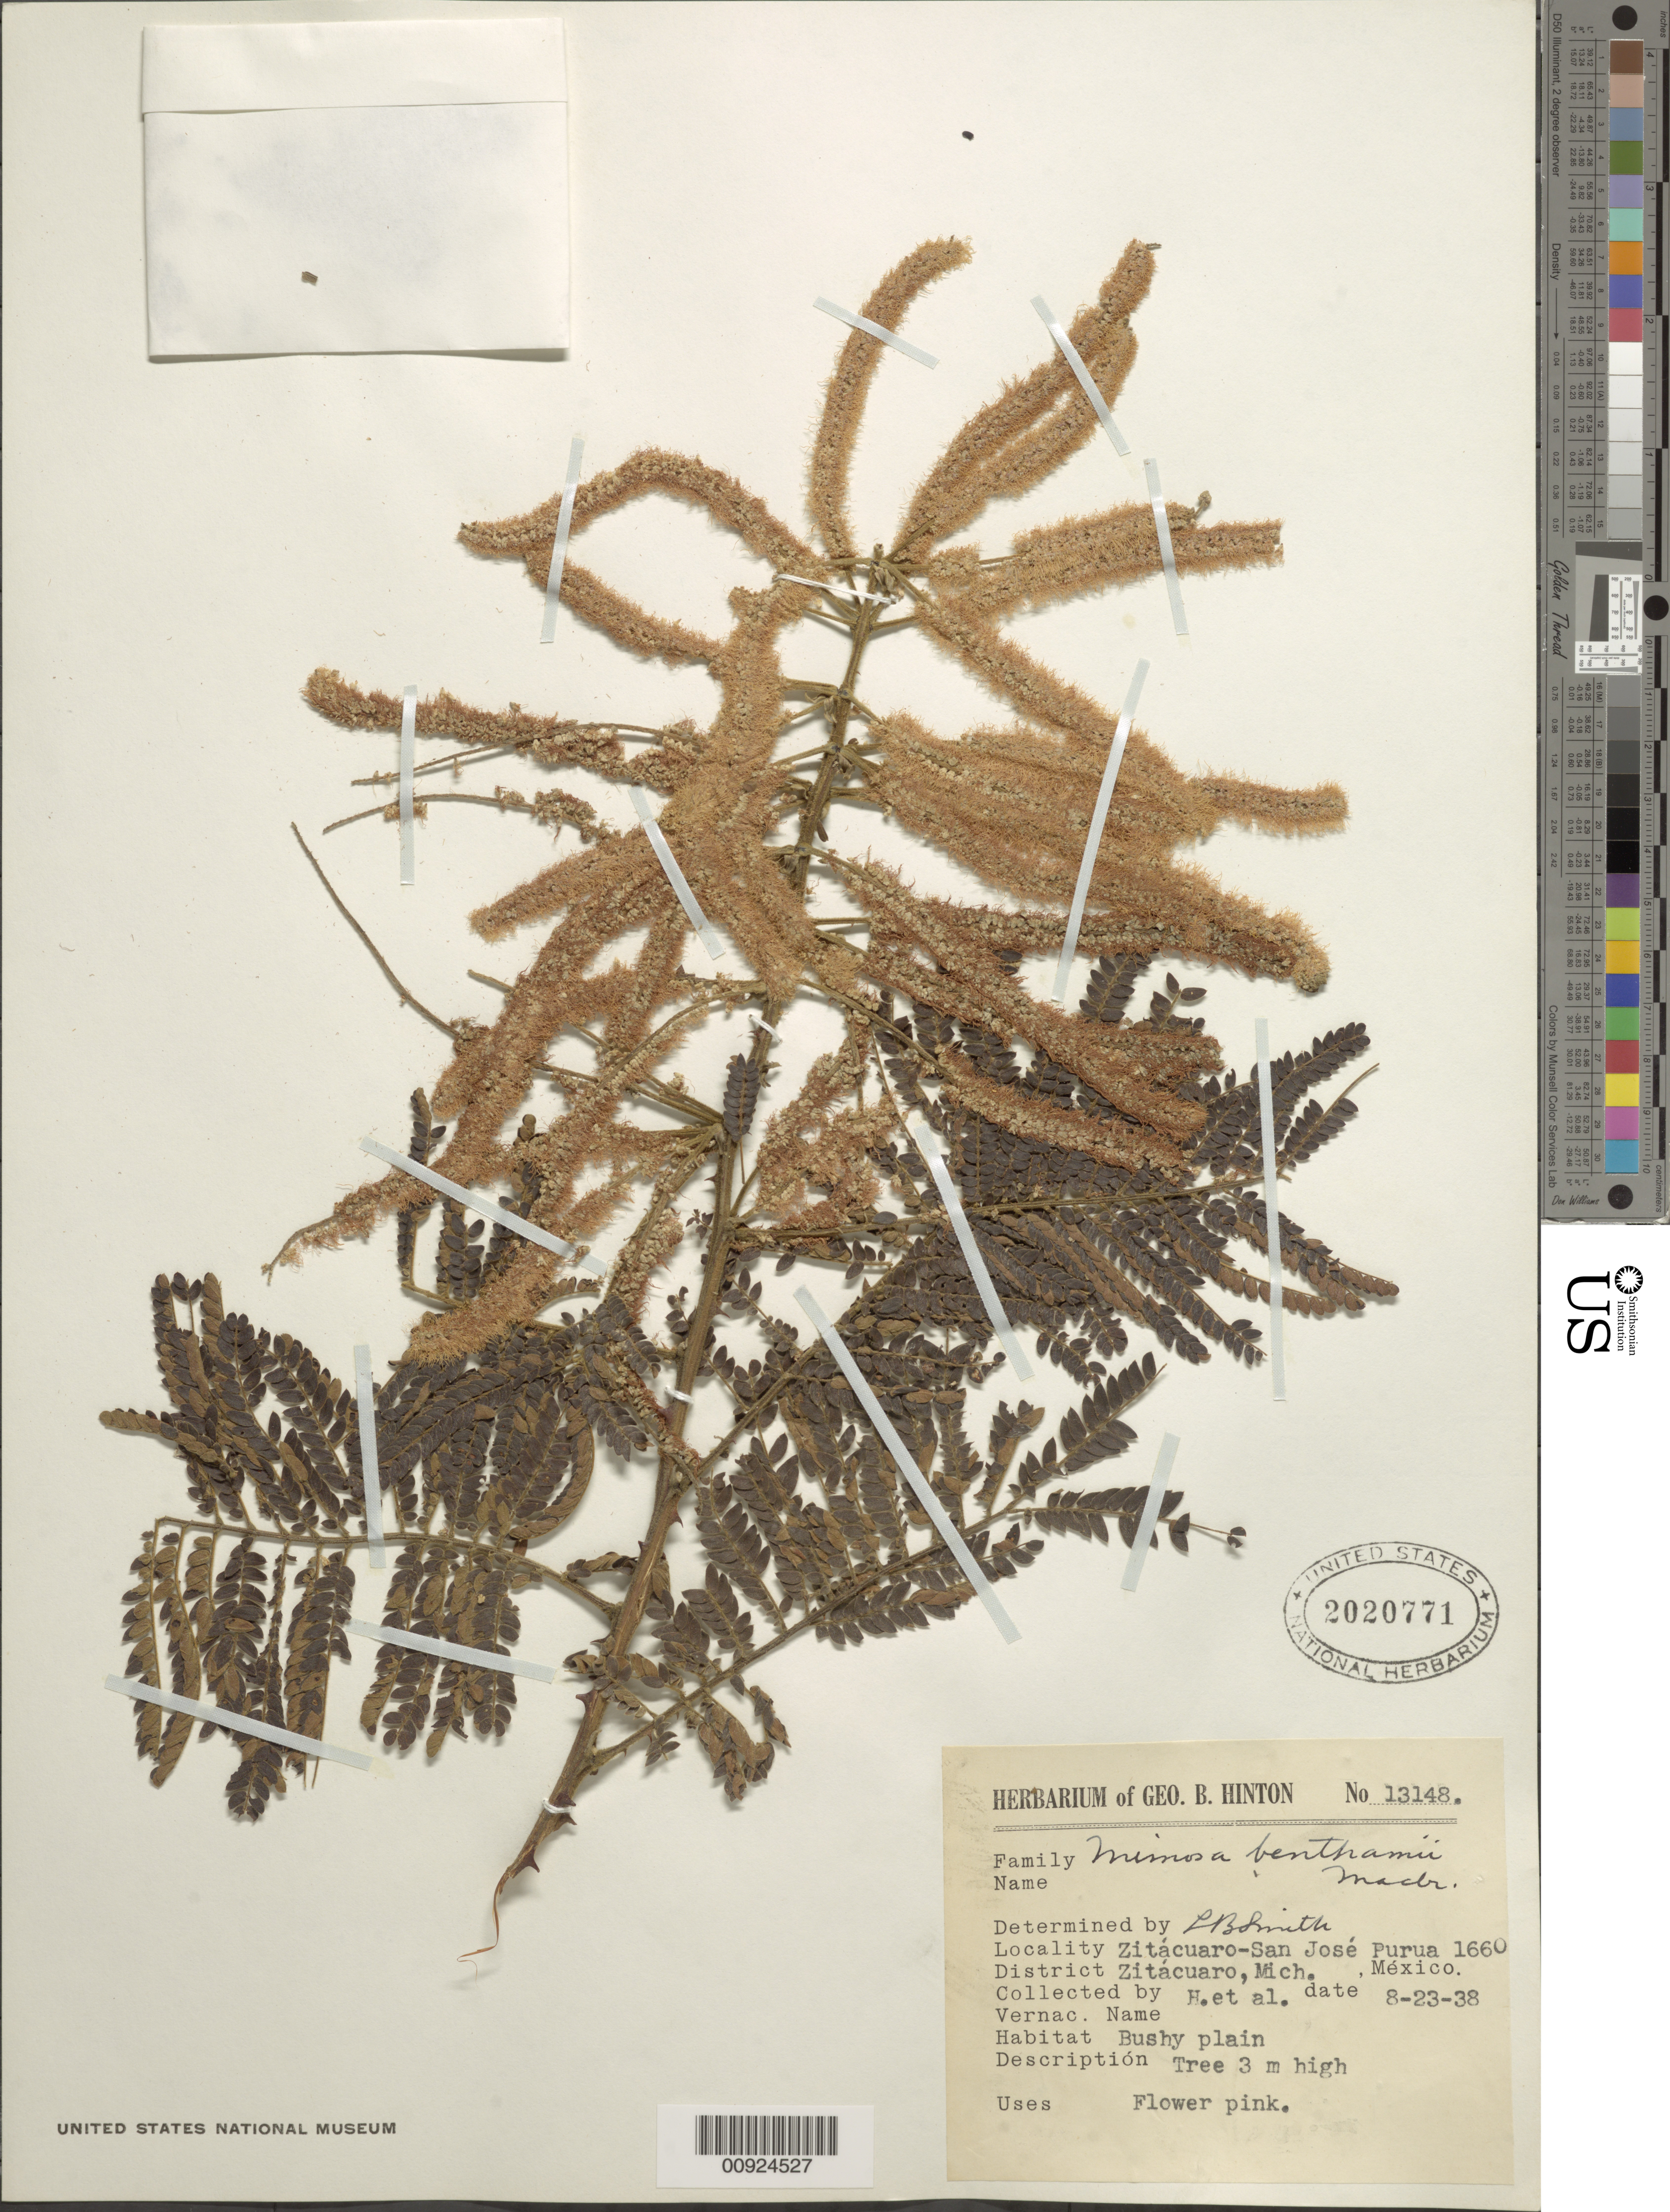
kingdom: Plantae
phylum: Tracheophyta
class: Magnoliopsida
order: Fabales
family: Fabaceae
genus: Mimosa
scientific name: Mimosa benthamii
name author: J.F. Macbr.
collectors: G. B. Hinton & et al.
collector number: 13148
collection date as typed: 23 Aug 1938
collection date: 1938-08-23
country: Mexico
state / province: Michoacán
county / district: Zitácuaro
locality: Zitácuaro - San José Purua, District Zitácuaro, Michoacán.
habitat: Bushy plain.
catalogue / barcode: US 2020771